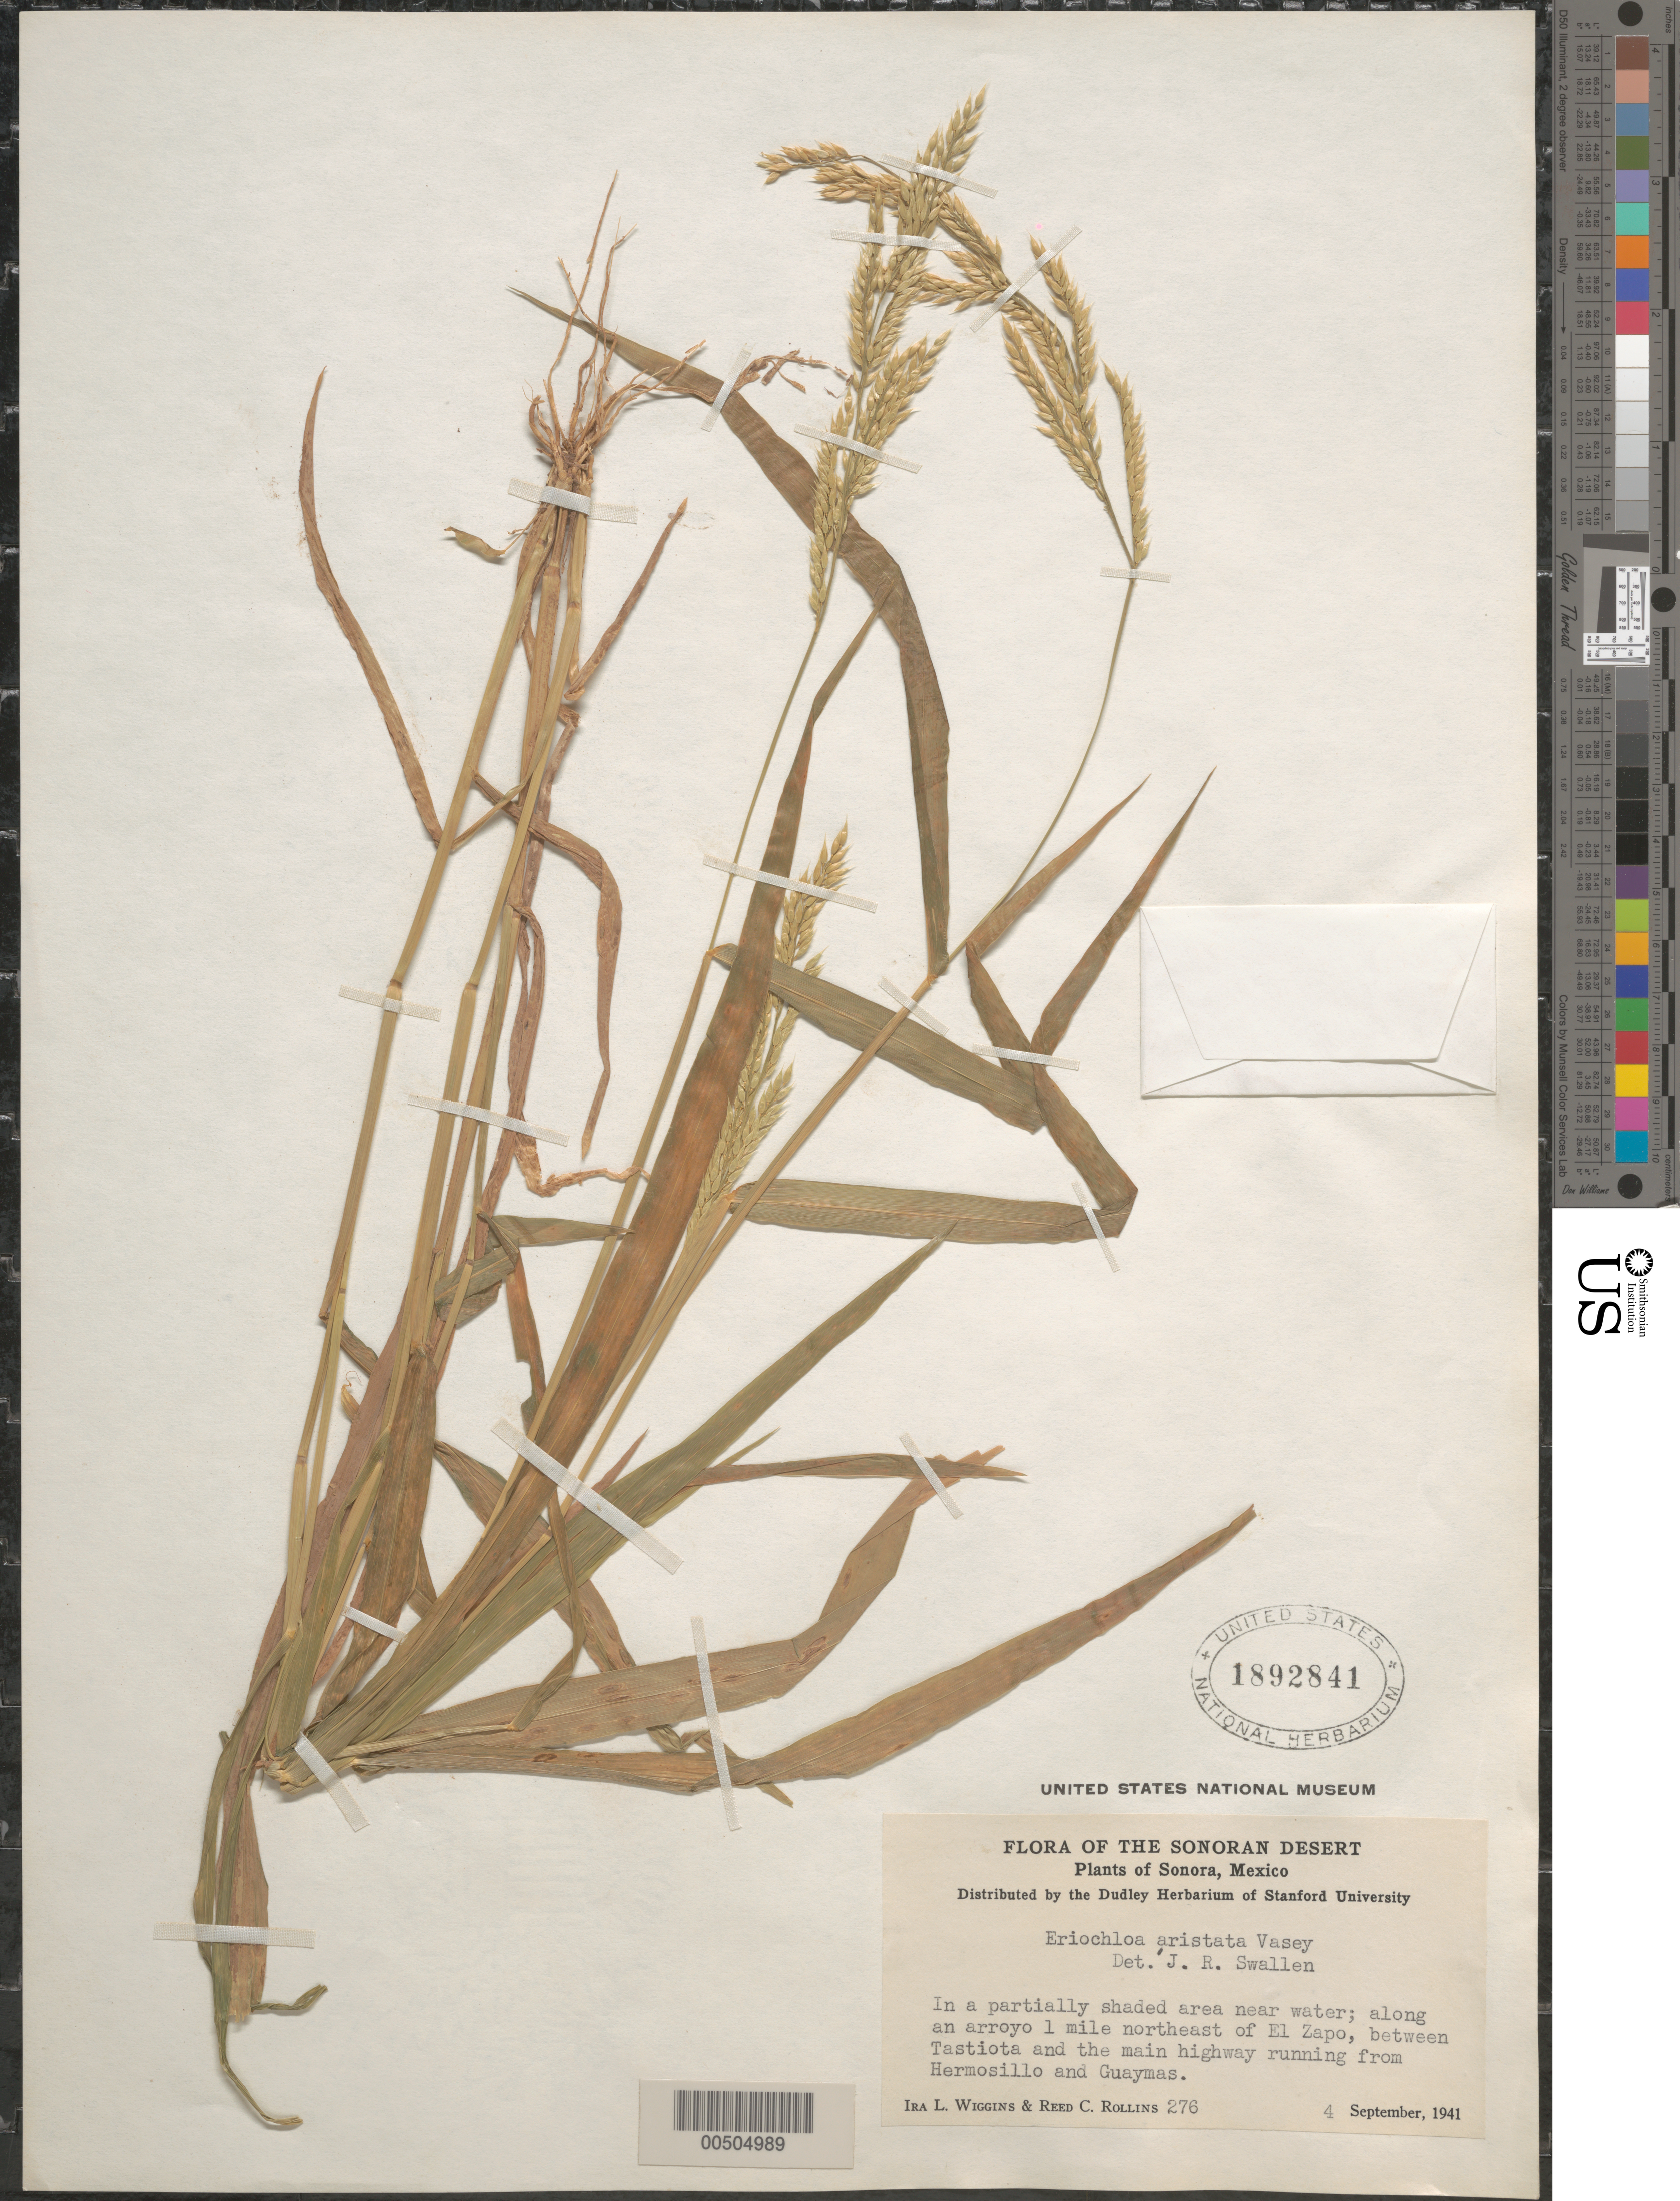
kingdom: Plantae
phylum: Tracheophyta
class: Liliopsida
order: Poales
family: Poaceae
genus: Eriochloa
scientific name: Eriochloa aristata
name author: Vasey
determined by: Swallen, Jason R.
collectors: I. L. Wiggins & R. C. Rollins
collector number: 276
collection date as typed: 4 Sep 1941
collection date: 1941-09-04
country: Mexico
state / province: Sonora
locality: The Sonoran Desert, 1 mi NE of El Zapo, between Tastiota & the main hwy running from Hermosillo & Guaymas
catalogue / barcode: US 1892841